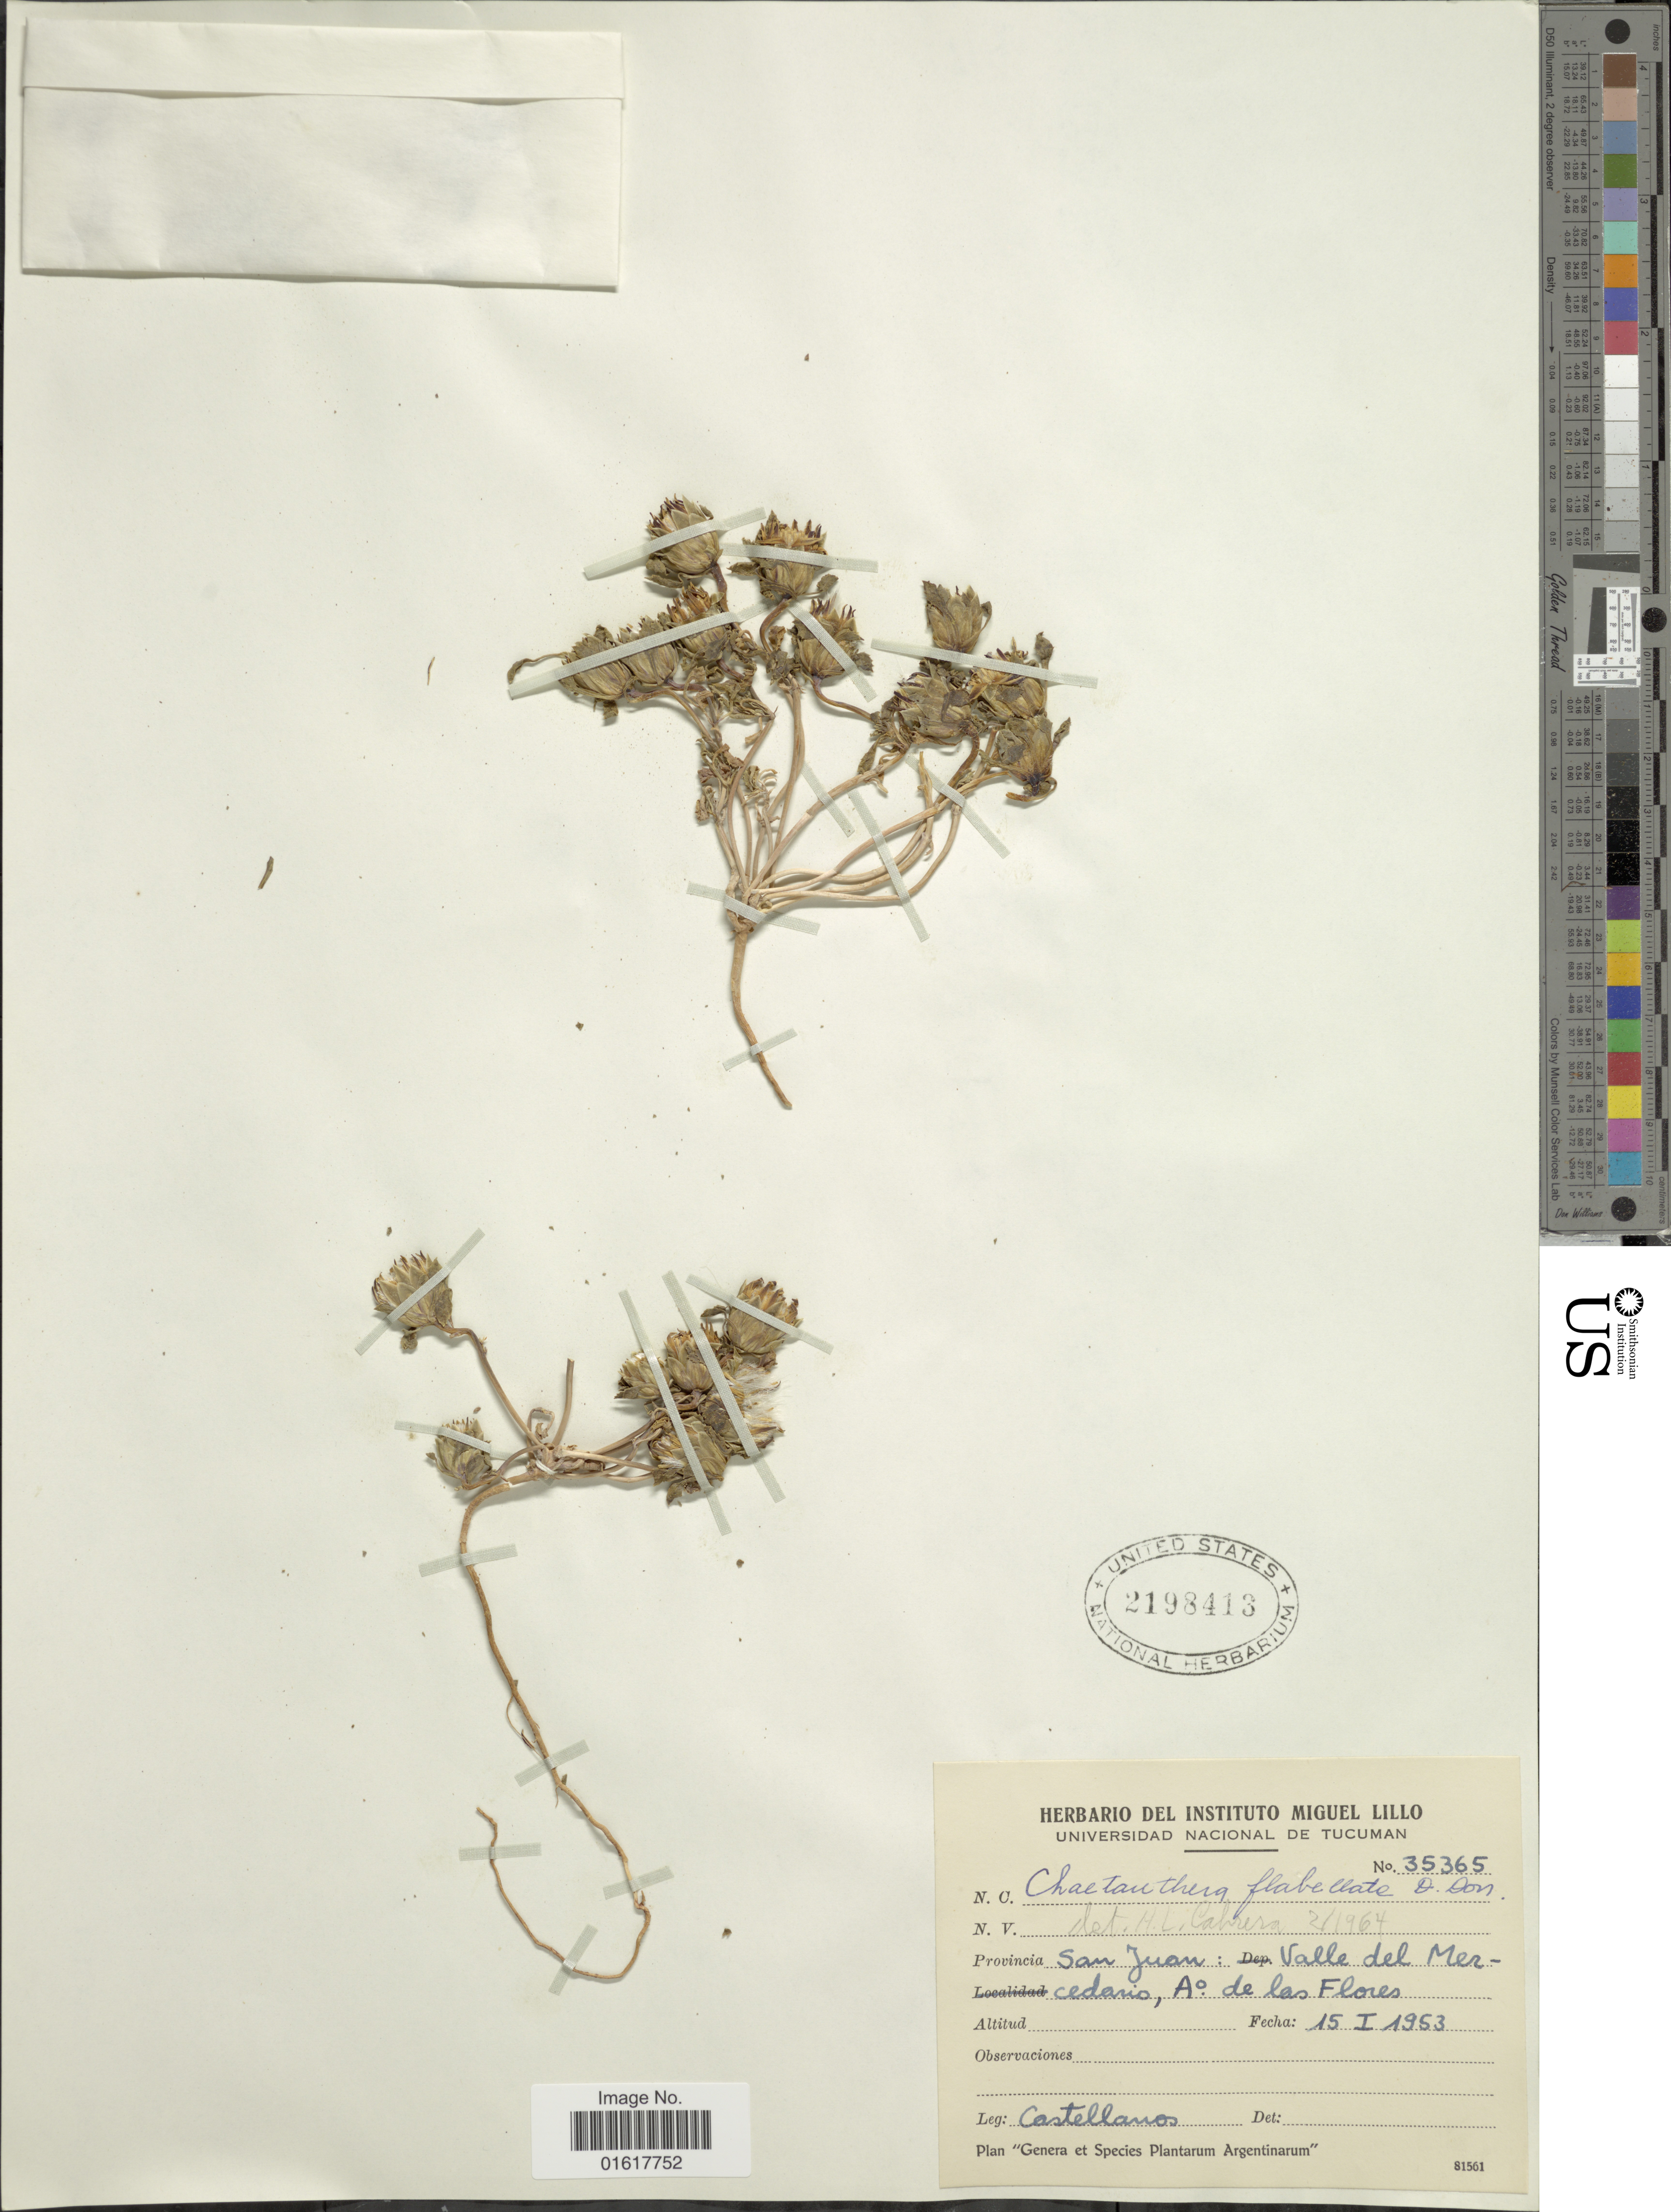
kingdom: Plantae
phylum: Tracheophyta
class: Magnoliopsida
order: Asterales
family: Asteraceae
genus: Chaetanthera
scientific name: Chaetanthera flabellata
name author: D. Don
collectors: -- Castellanos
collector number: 35365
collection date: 1953-01-15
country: Argentina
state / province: San Juan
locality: Valle del Mercedario, A° de las Flores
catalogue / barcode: US 2198413